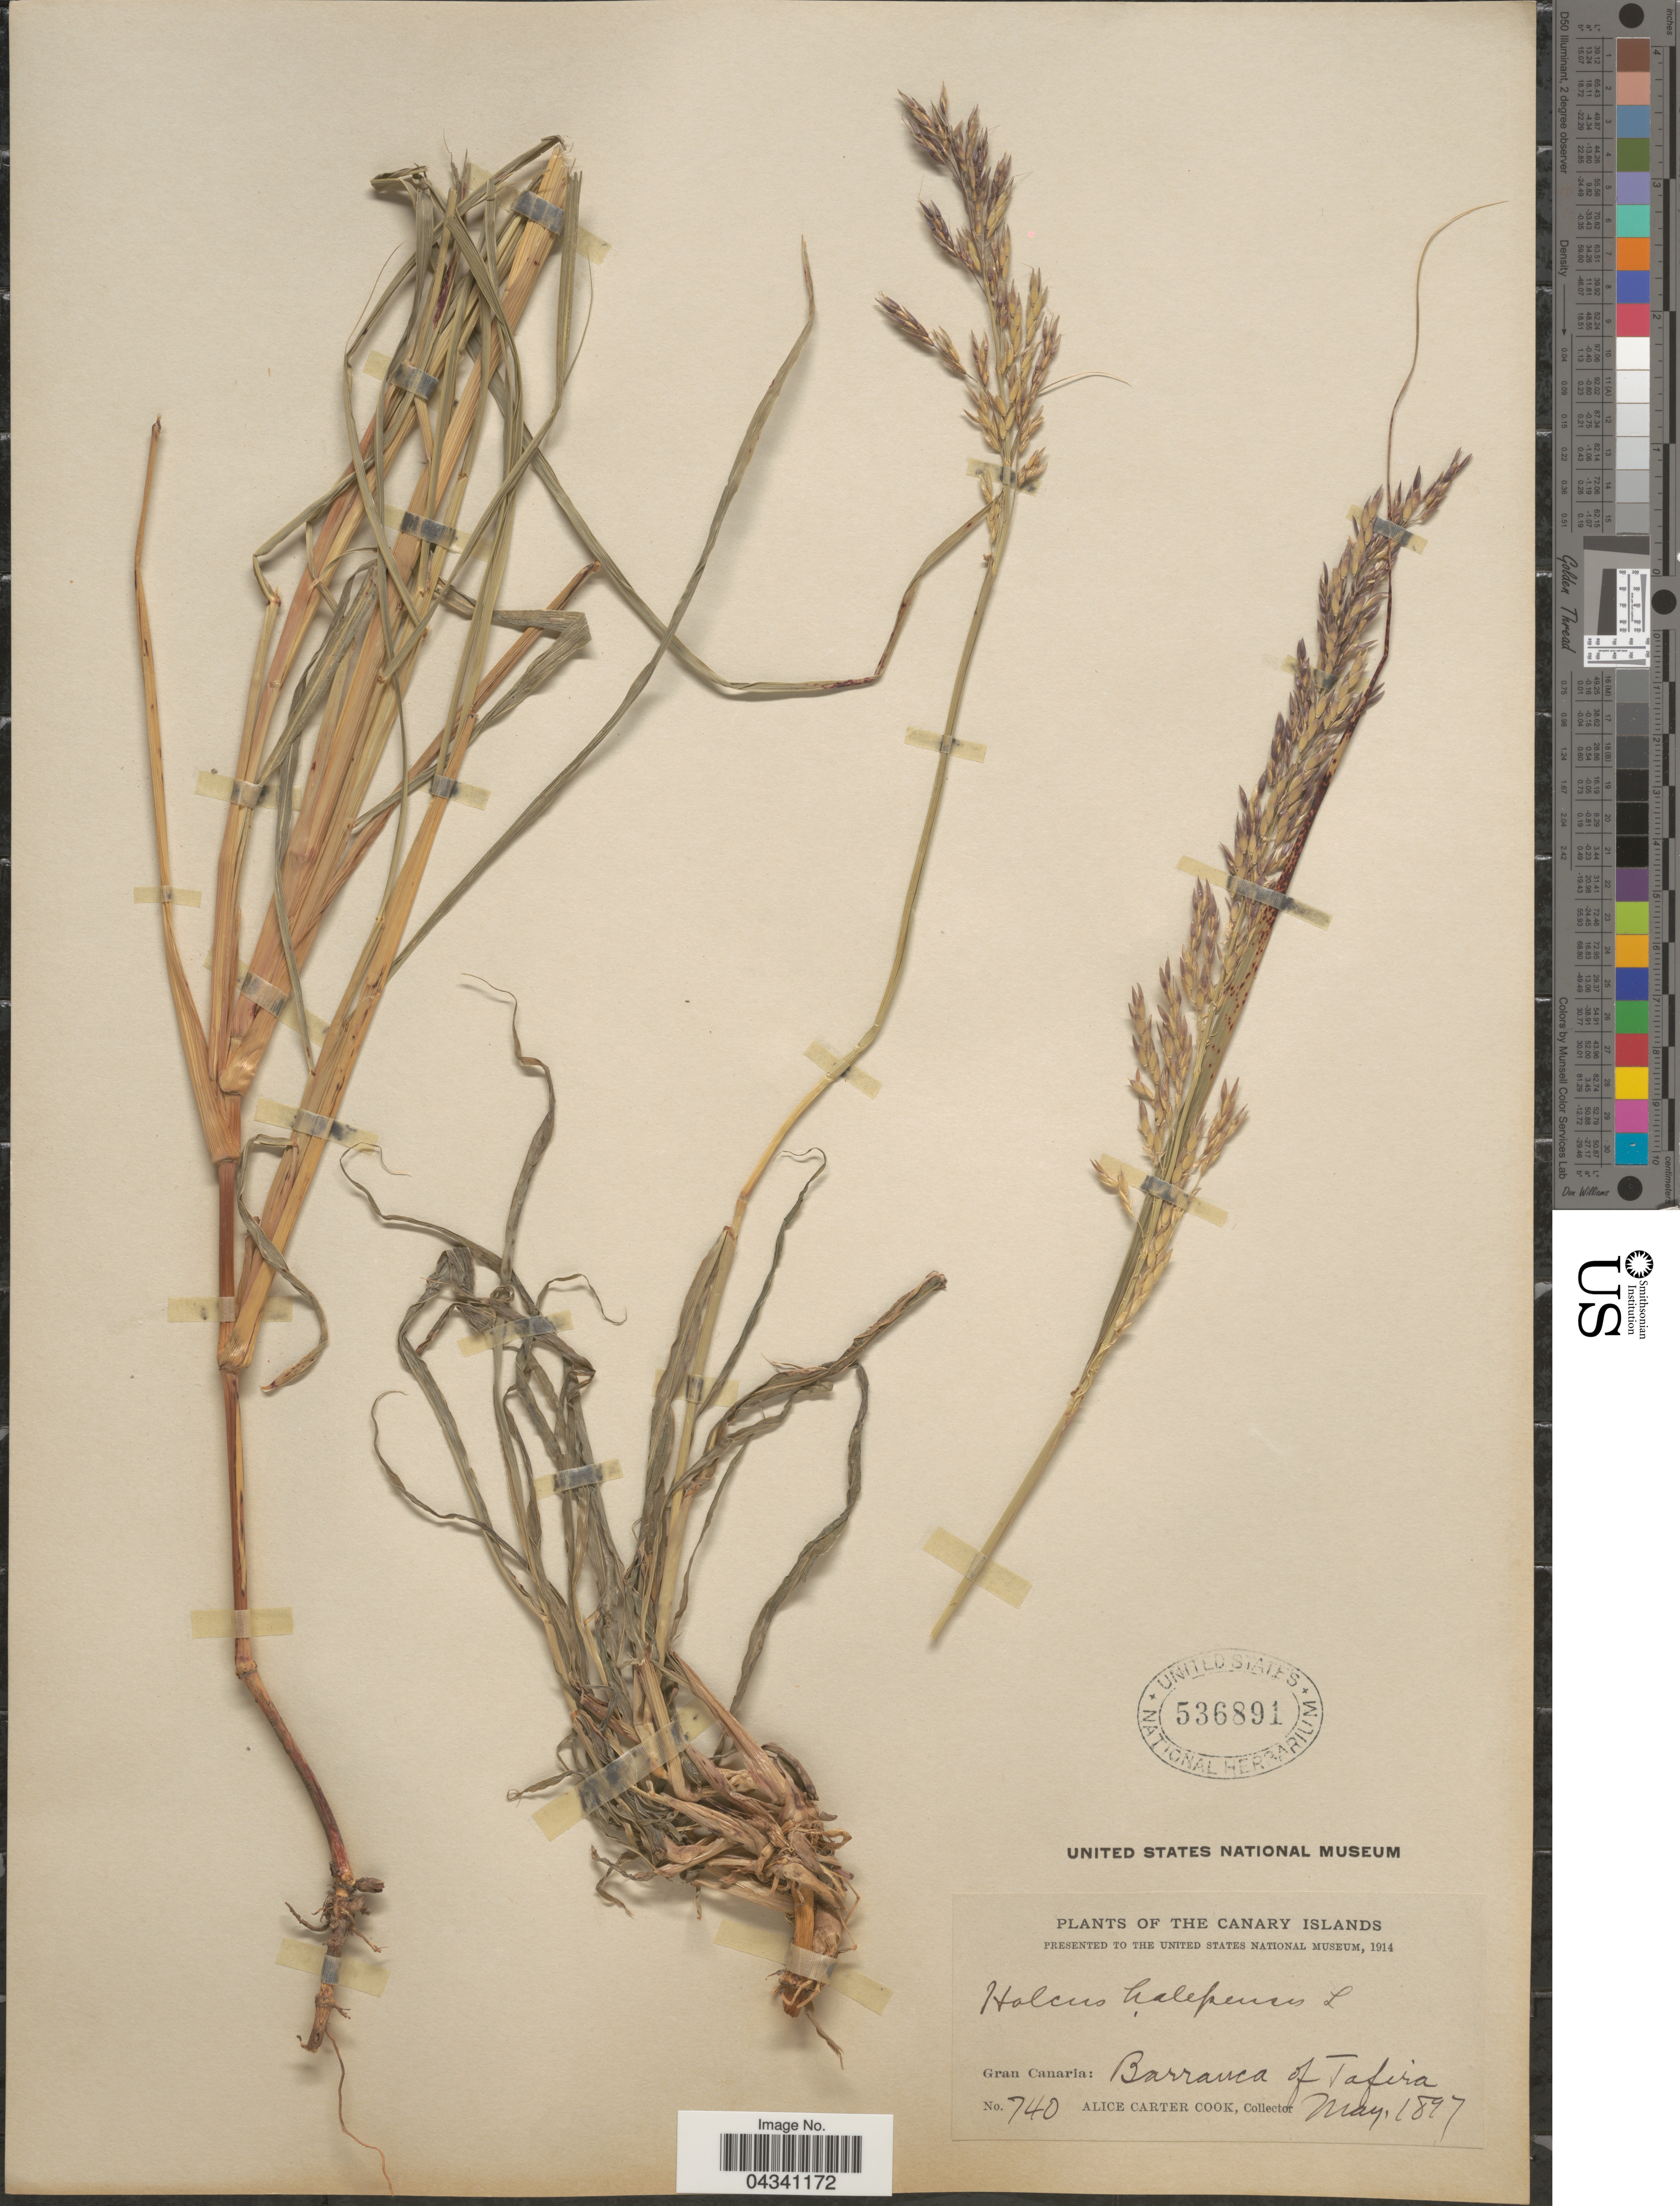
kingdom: Plantae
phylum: Tracheophyta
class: Liliopsida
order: Poales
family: Poaceae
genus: Sorghum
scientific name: Sorghum halepense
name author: (L.) Pers.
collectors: Alice C. Cook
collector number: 740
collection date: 1897-05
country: Spain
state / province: Canarias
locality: Canary Islands. Gran Canaria: Barranca of Tafira.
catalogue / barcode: US 536891